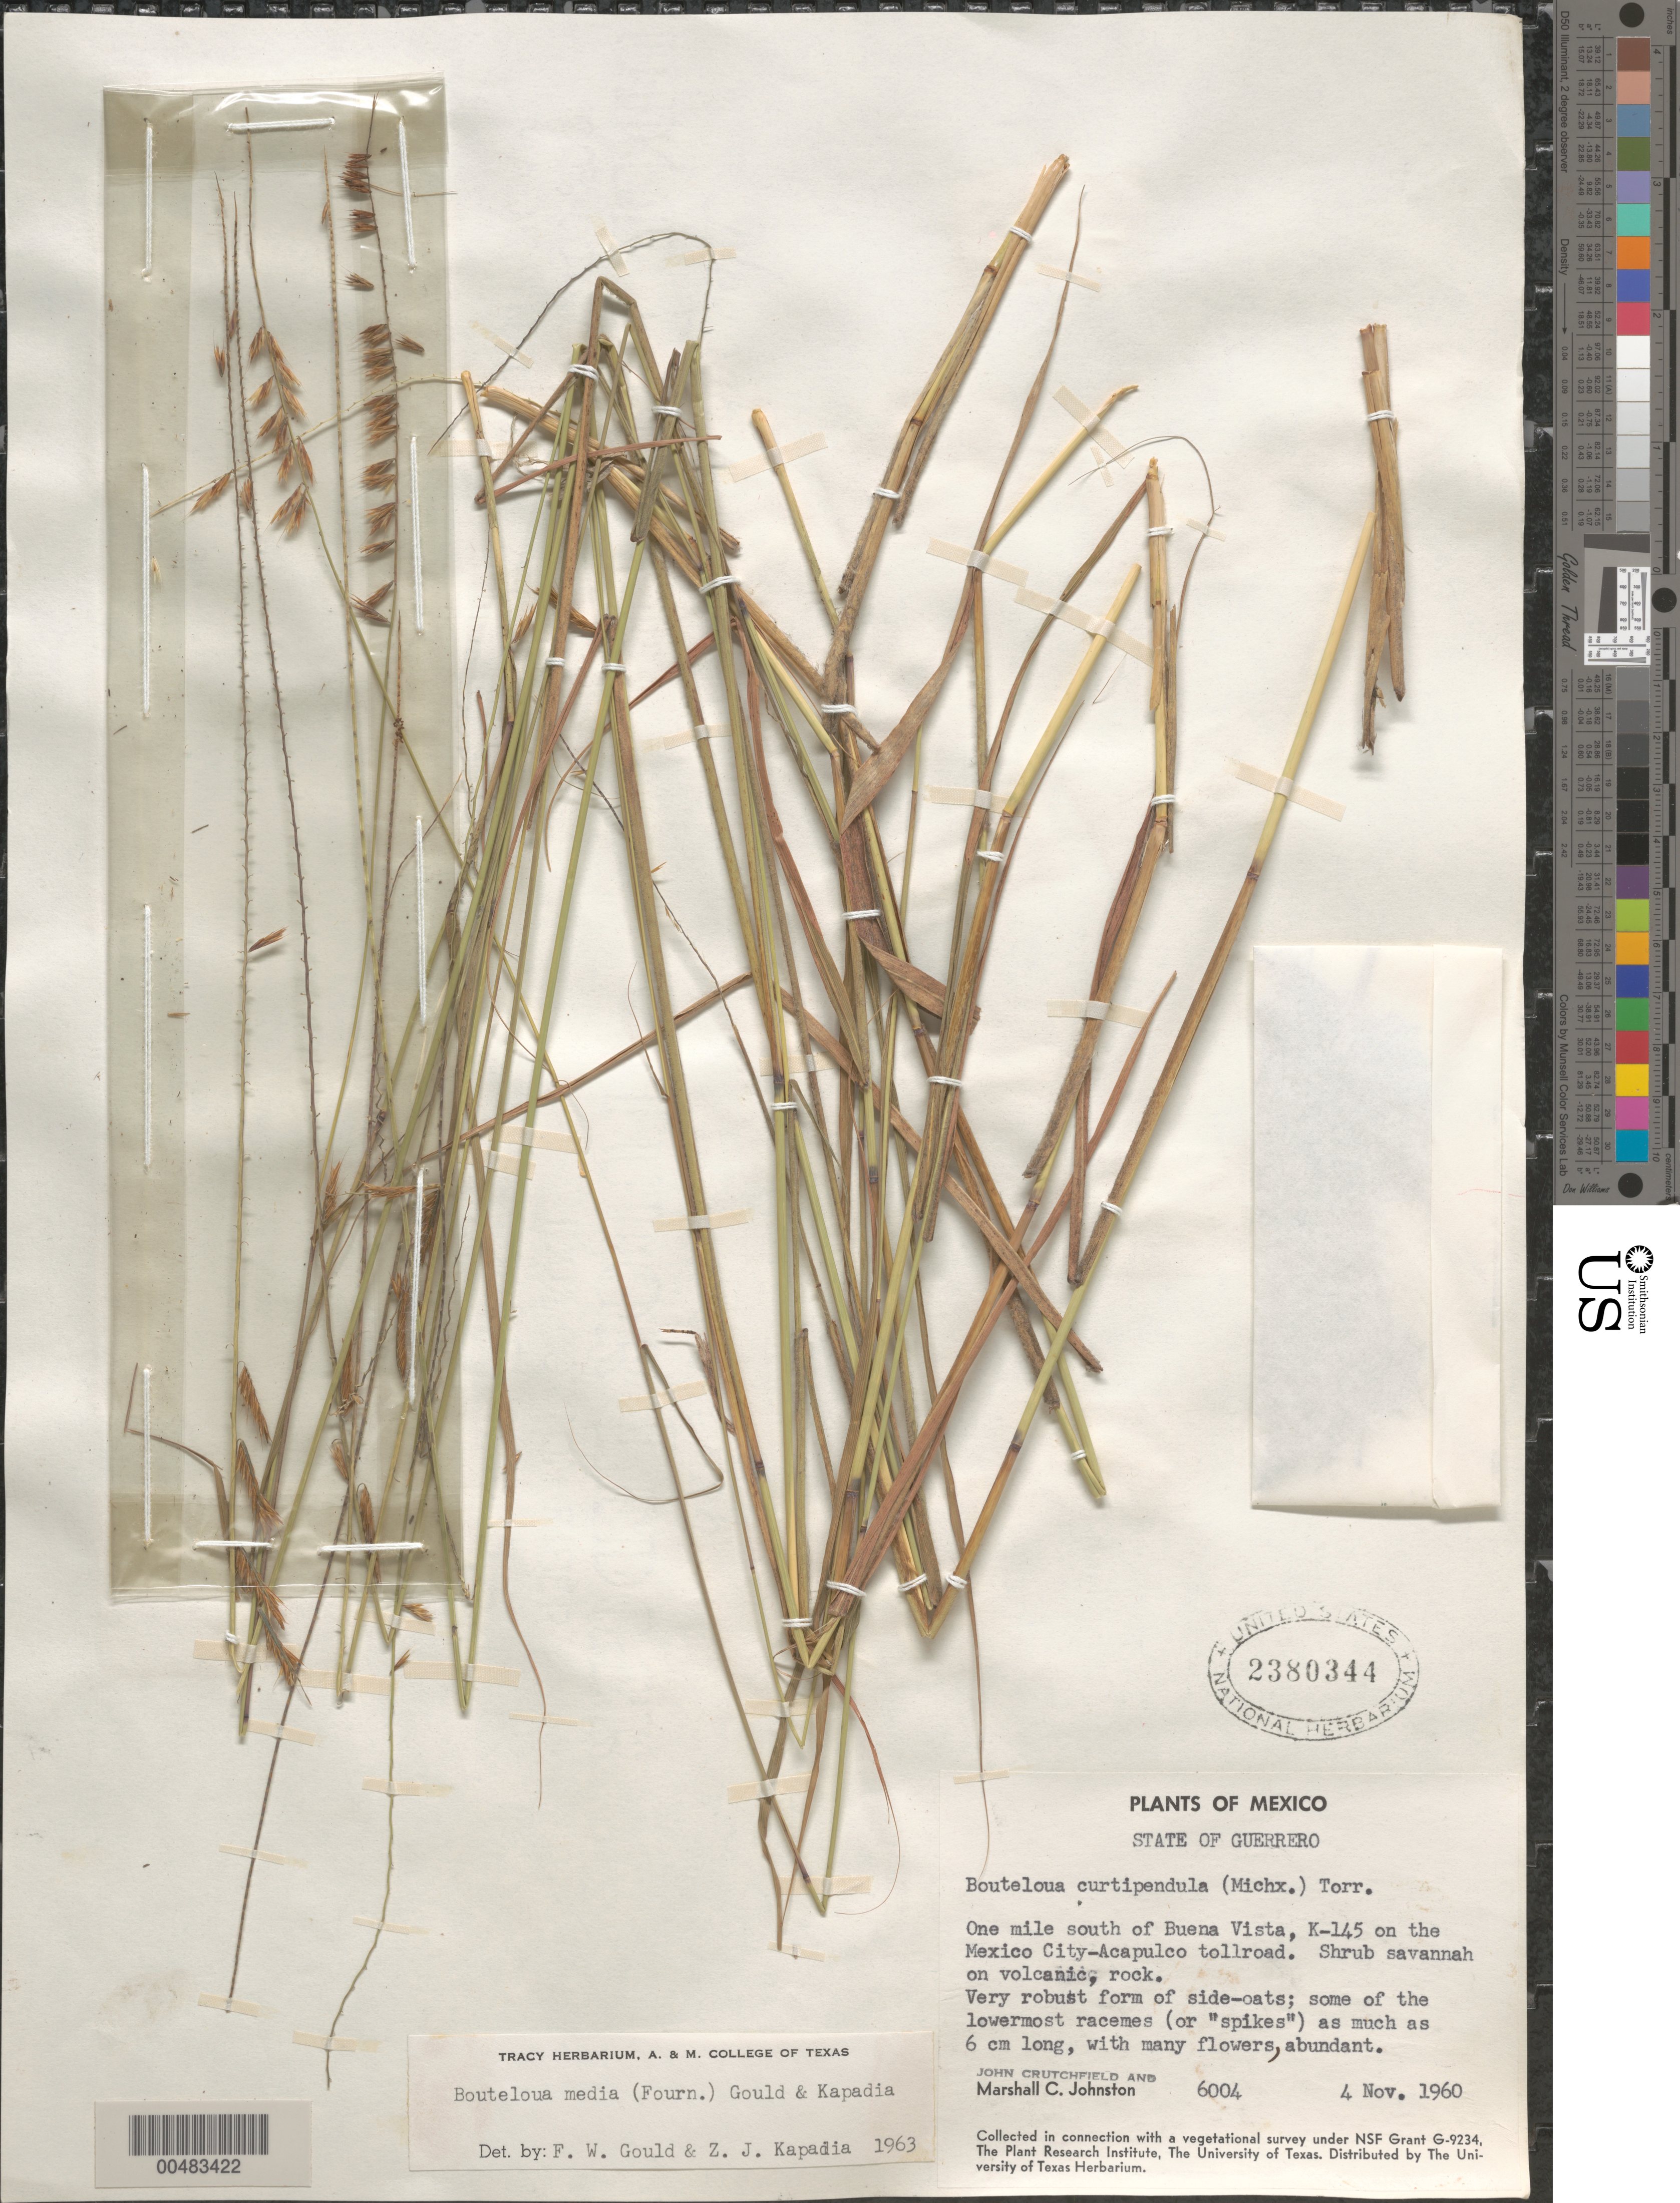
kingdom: Plantae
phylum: Tracheophyta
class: Liliopsida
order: Poales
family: Poaceae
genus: Bouteloua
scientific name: Bouteloua media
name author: (E. Fourn.) Gould & Kapadia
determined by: Gould, F. W.; Kapadia, Zarir J.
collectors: J. Crutchfield & M. Johnston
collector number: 6004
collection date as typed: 4 Nov 1960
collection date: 1960-11-04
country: Mexico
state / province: Guerrero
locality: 1 mi S of Buena Vista, K-145 on the Mexico City - Acapulco tollroad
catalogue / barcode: US 2380344